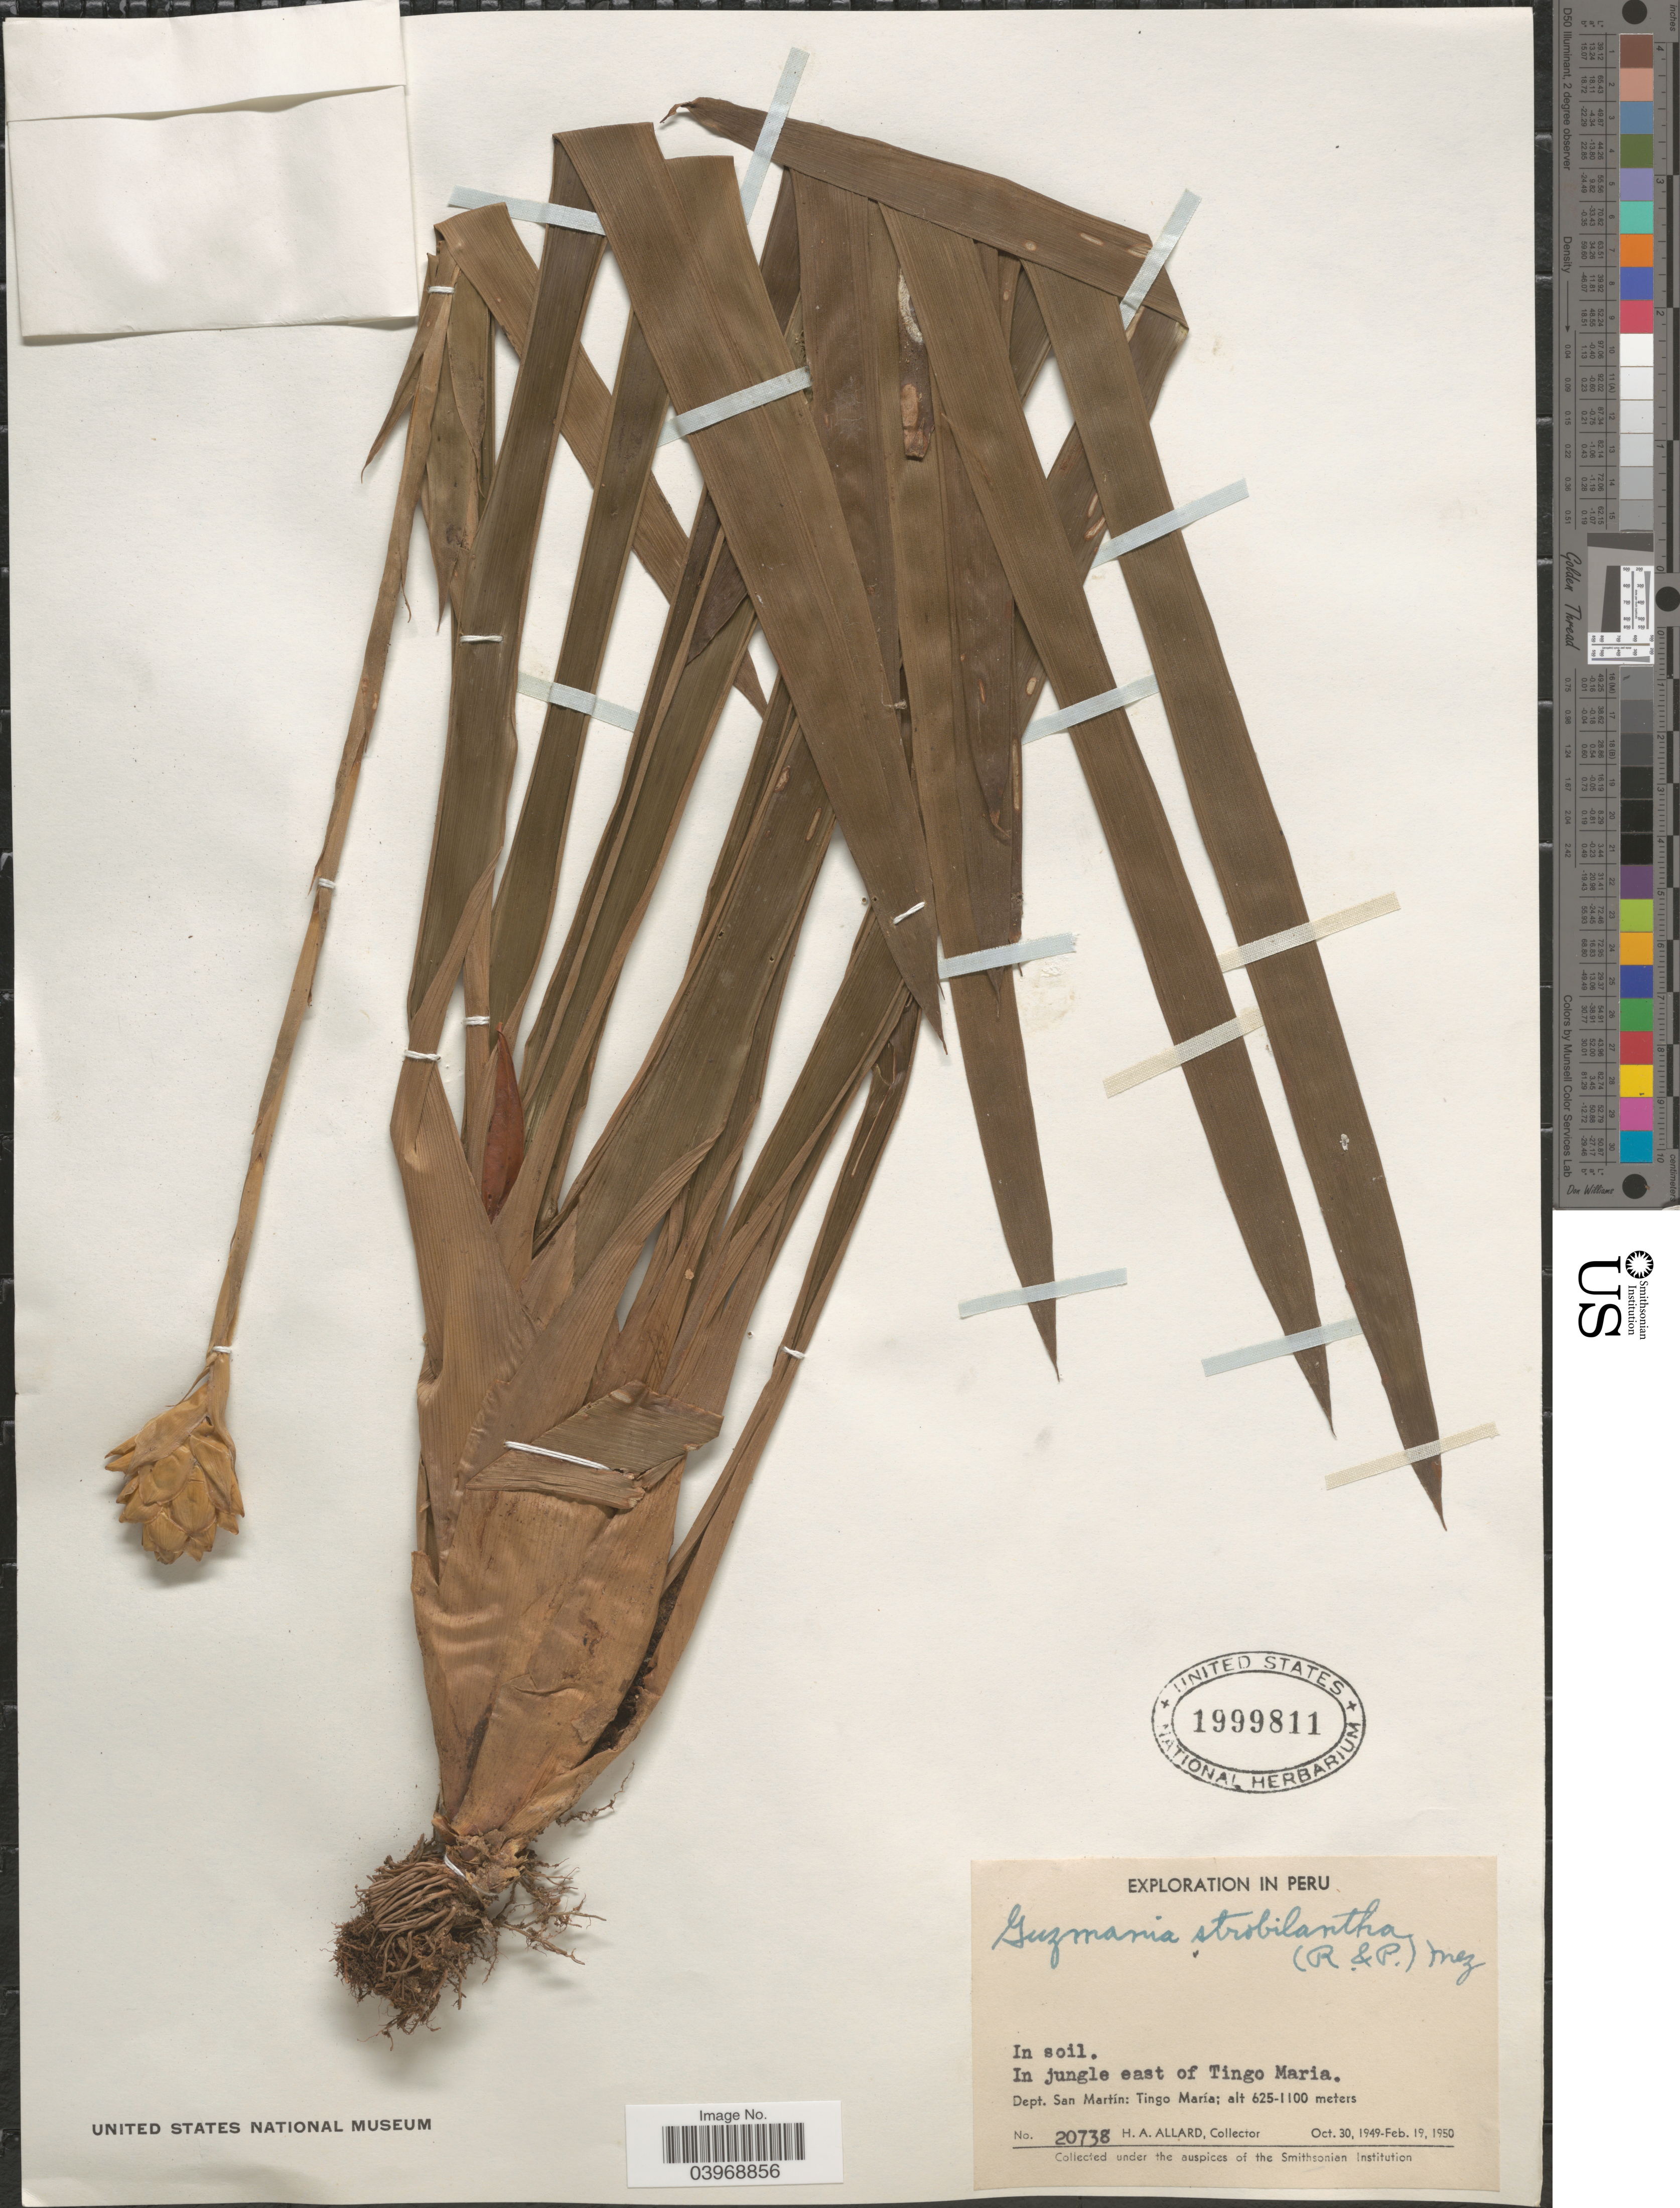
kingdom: Plantae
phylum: Tracheophyta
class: Liliopsida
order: Poales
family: Bromeliaceae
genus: Guzmania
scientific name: Guzmania strobilantha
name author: (Ruiz & Pav.) Mez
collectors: H. A. Allard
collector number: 20738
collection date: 1949-10-30/1950-02-19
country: Peru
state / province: San Martín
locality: In jungle east of Tingo Maria. Dept. San Martín: Tingo María.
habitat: in jungle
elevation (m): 625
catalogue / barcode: US 1999811